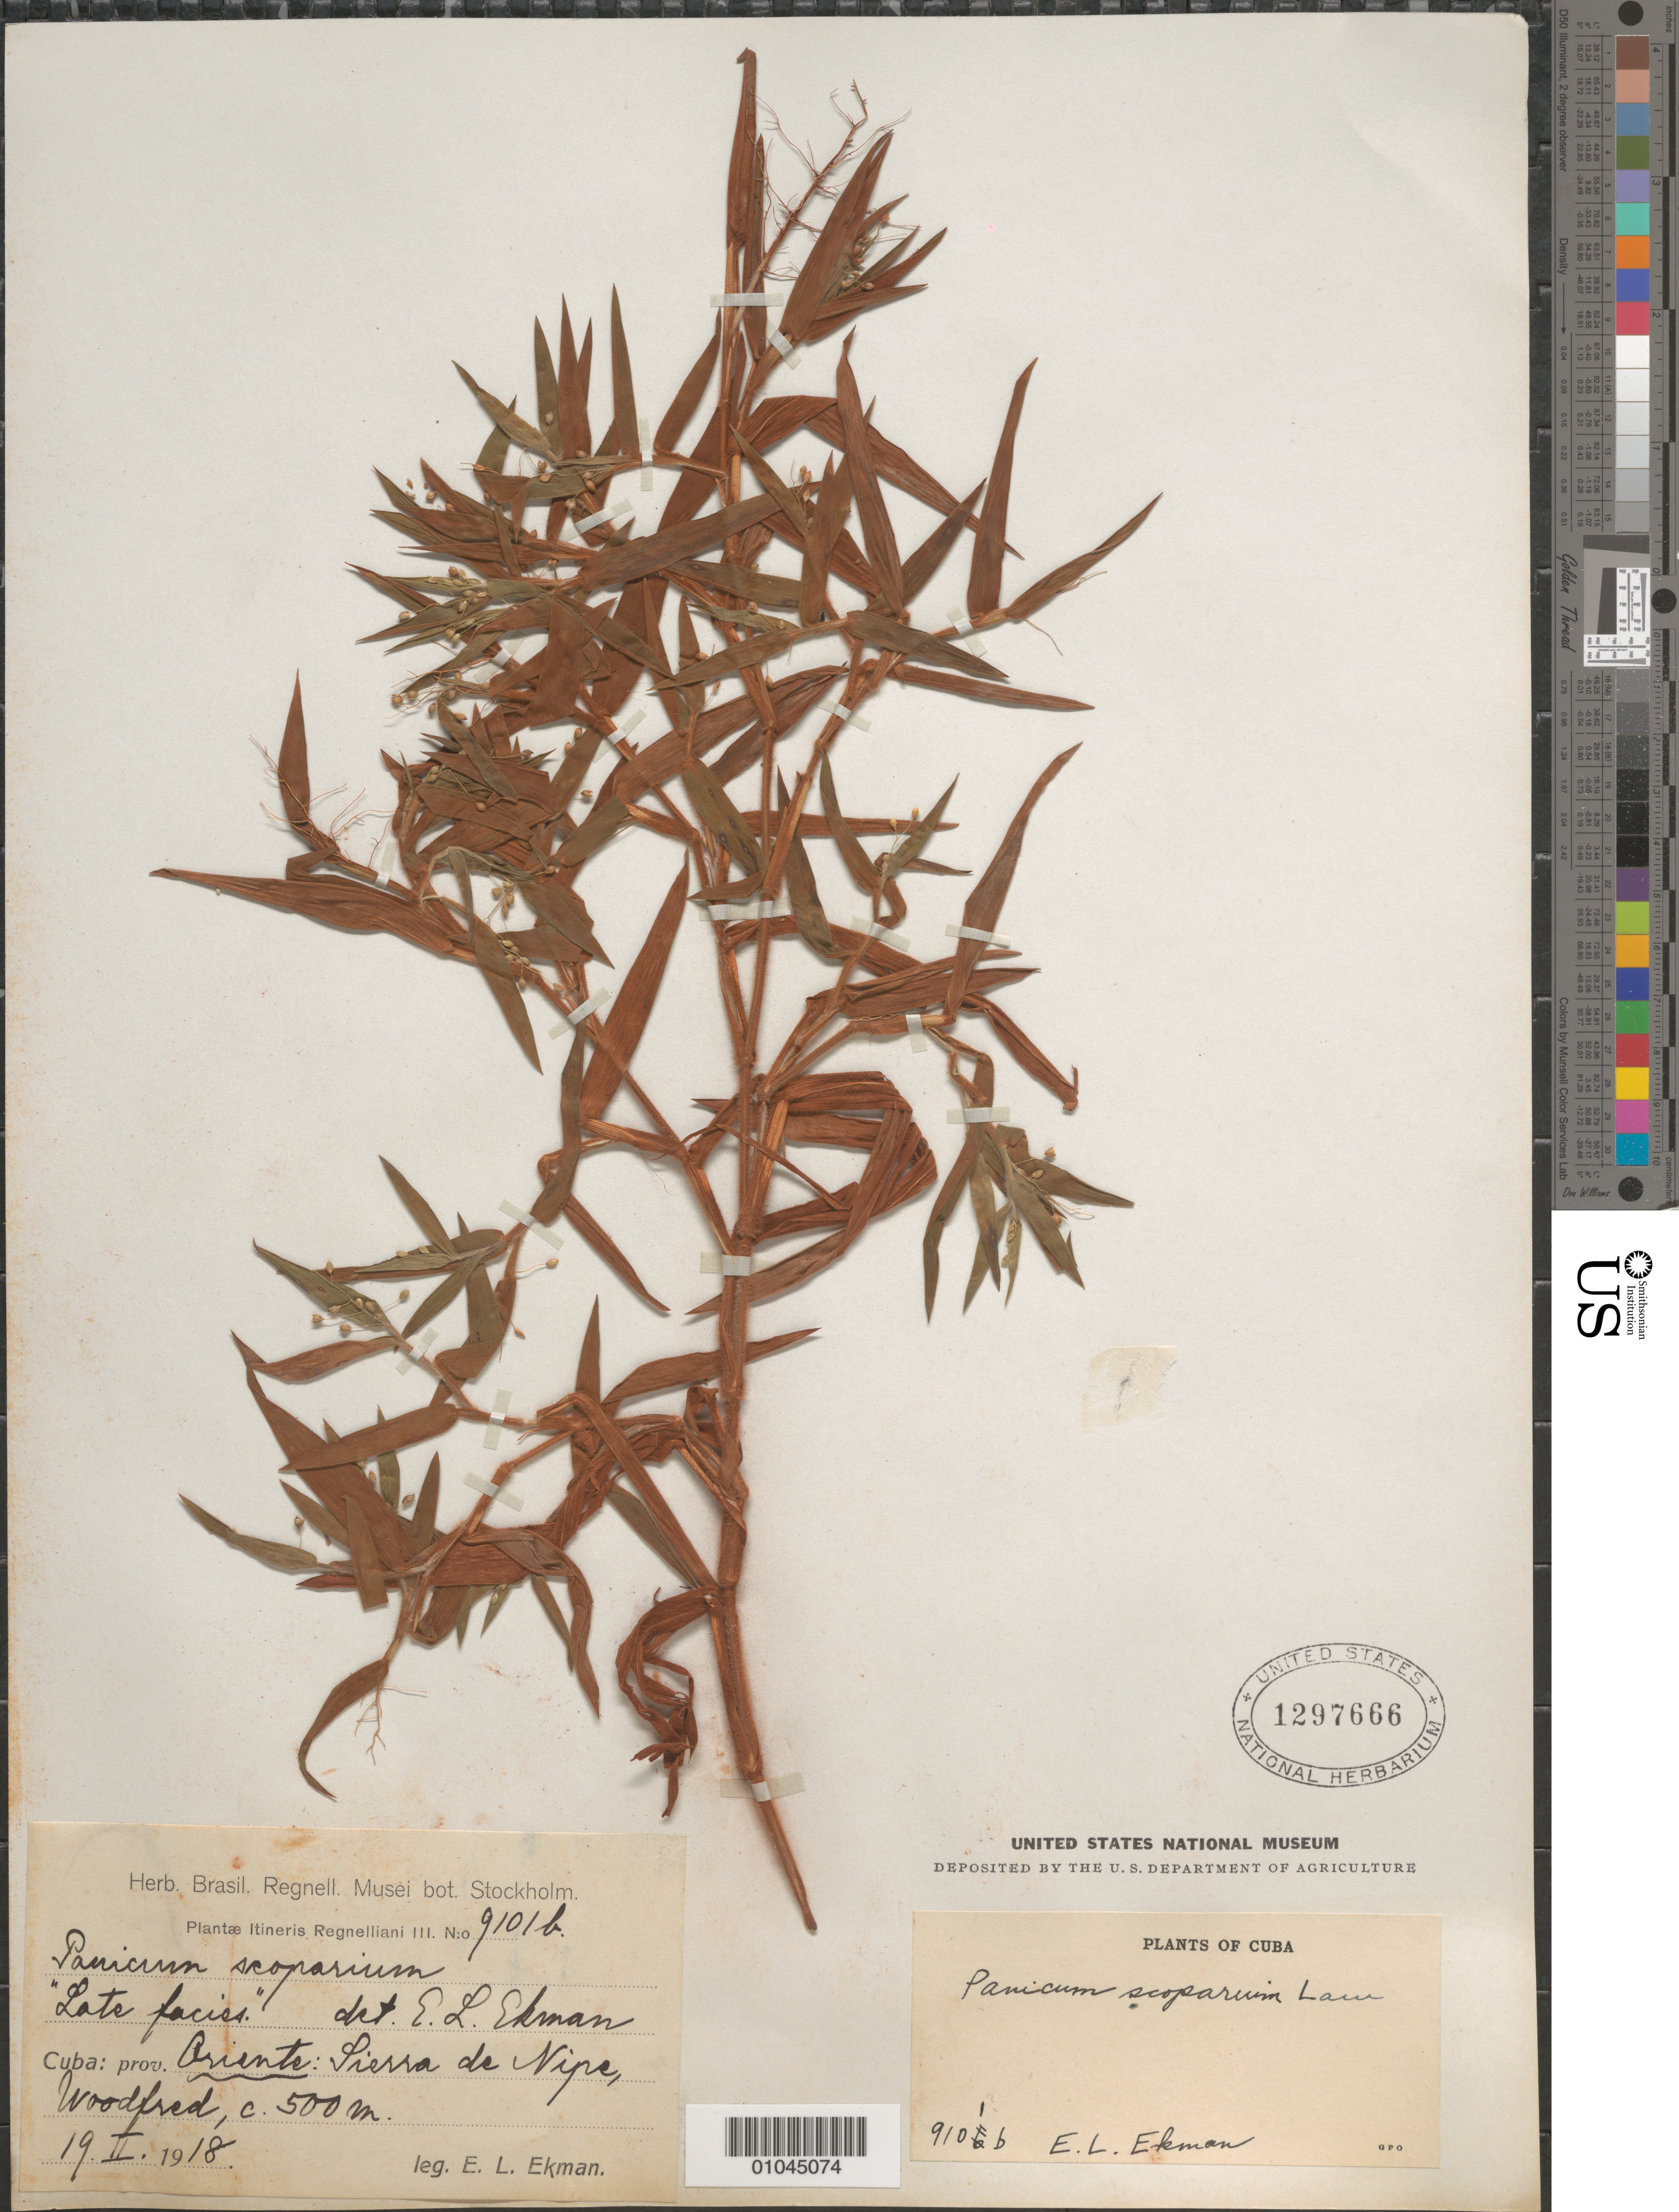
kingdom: Plantae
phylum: Tracheophyta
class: Liliopsida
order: Poales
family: Poaceae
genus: Panicum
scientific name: Panicum scoparium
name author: Lam.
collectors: E. L. Ekman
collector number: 9101b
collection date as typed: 19 Feb 1918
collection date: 1918-02-19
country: Cuba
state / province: Holguín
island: Cuba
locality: Sierra de Nipe, Woodfred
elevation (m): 500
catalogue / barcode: US 1297666